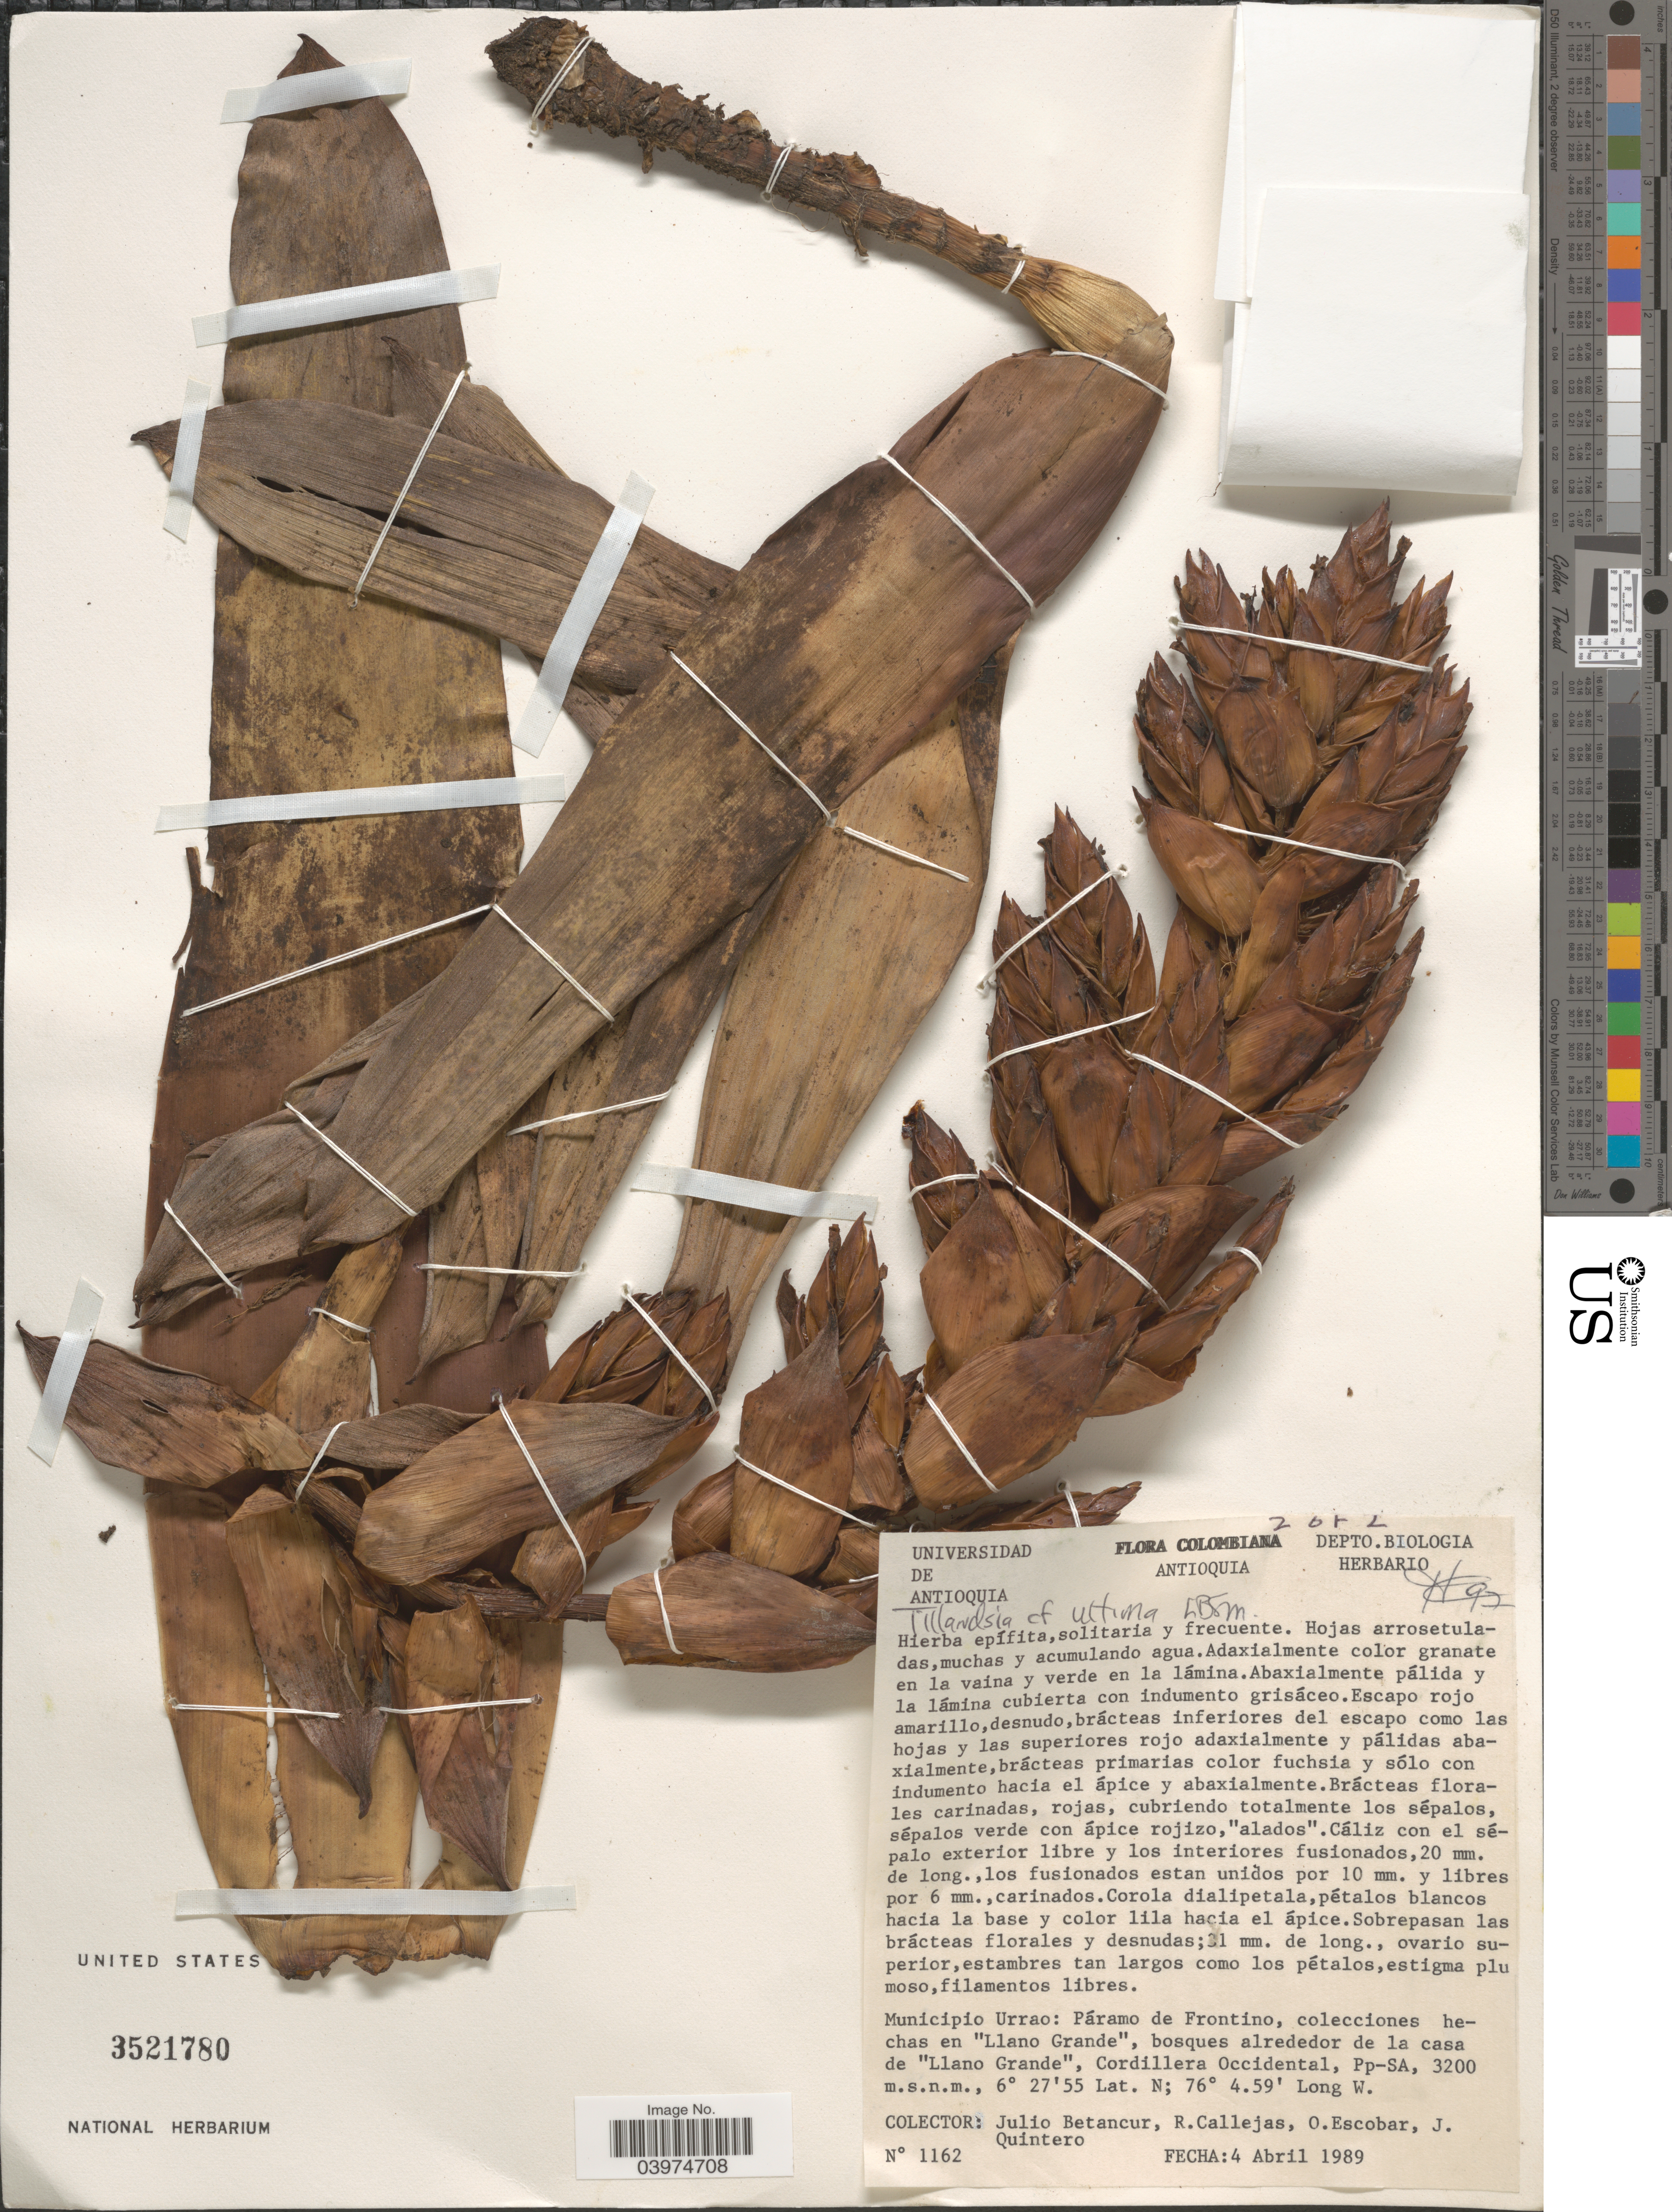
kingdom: Plantae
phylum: Tracheophyta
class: Liliopsida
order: Poales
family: Bromeliaceae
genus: Tillandsia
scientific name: Tillandsia ultima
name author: L.B. Sm.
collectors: J. Betancur, R. Callejas, O. Escobar & J. Quintero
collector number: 1162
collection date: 1989-04-04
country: Colombia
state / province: Antioquia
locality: Municipio Urrao: Páramo de Frontino, colecciones hechas en "Llano Grande", bosques alrededor de la casa de "Llano Grande", Cordillera Occidental, Pp-SA.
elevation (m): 3200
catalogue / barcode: US 3521780